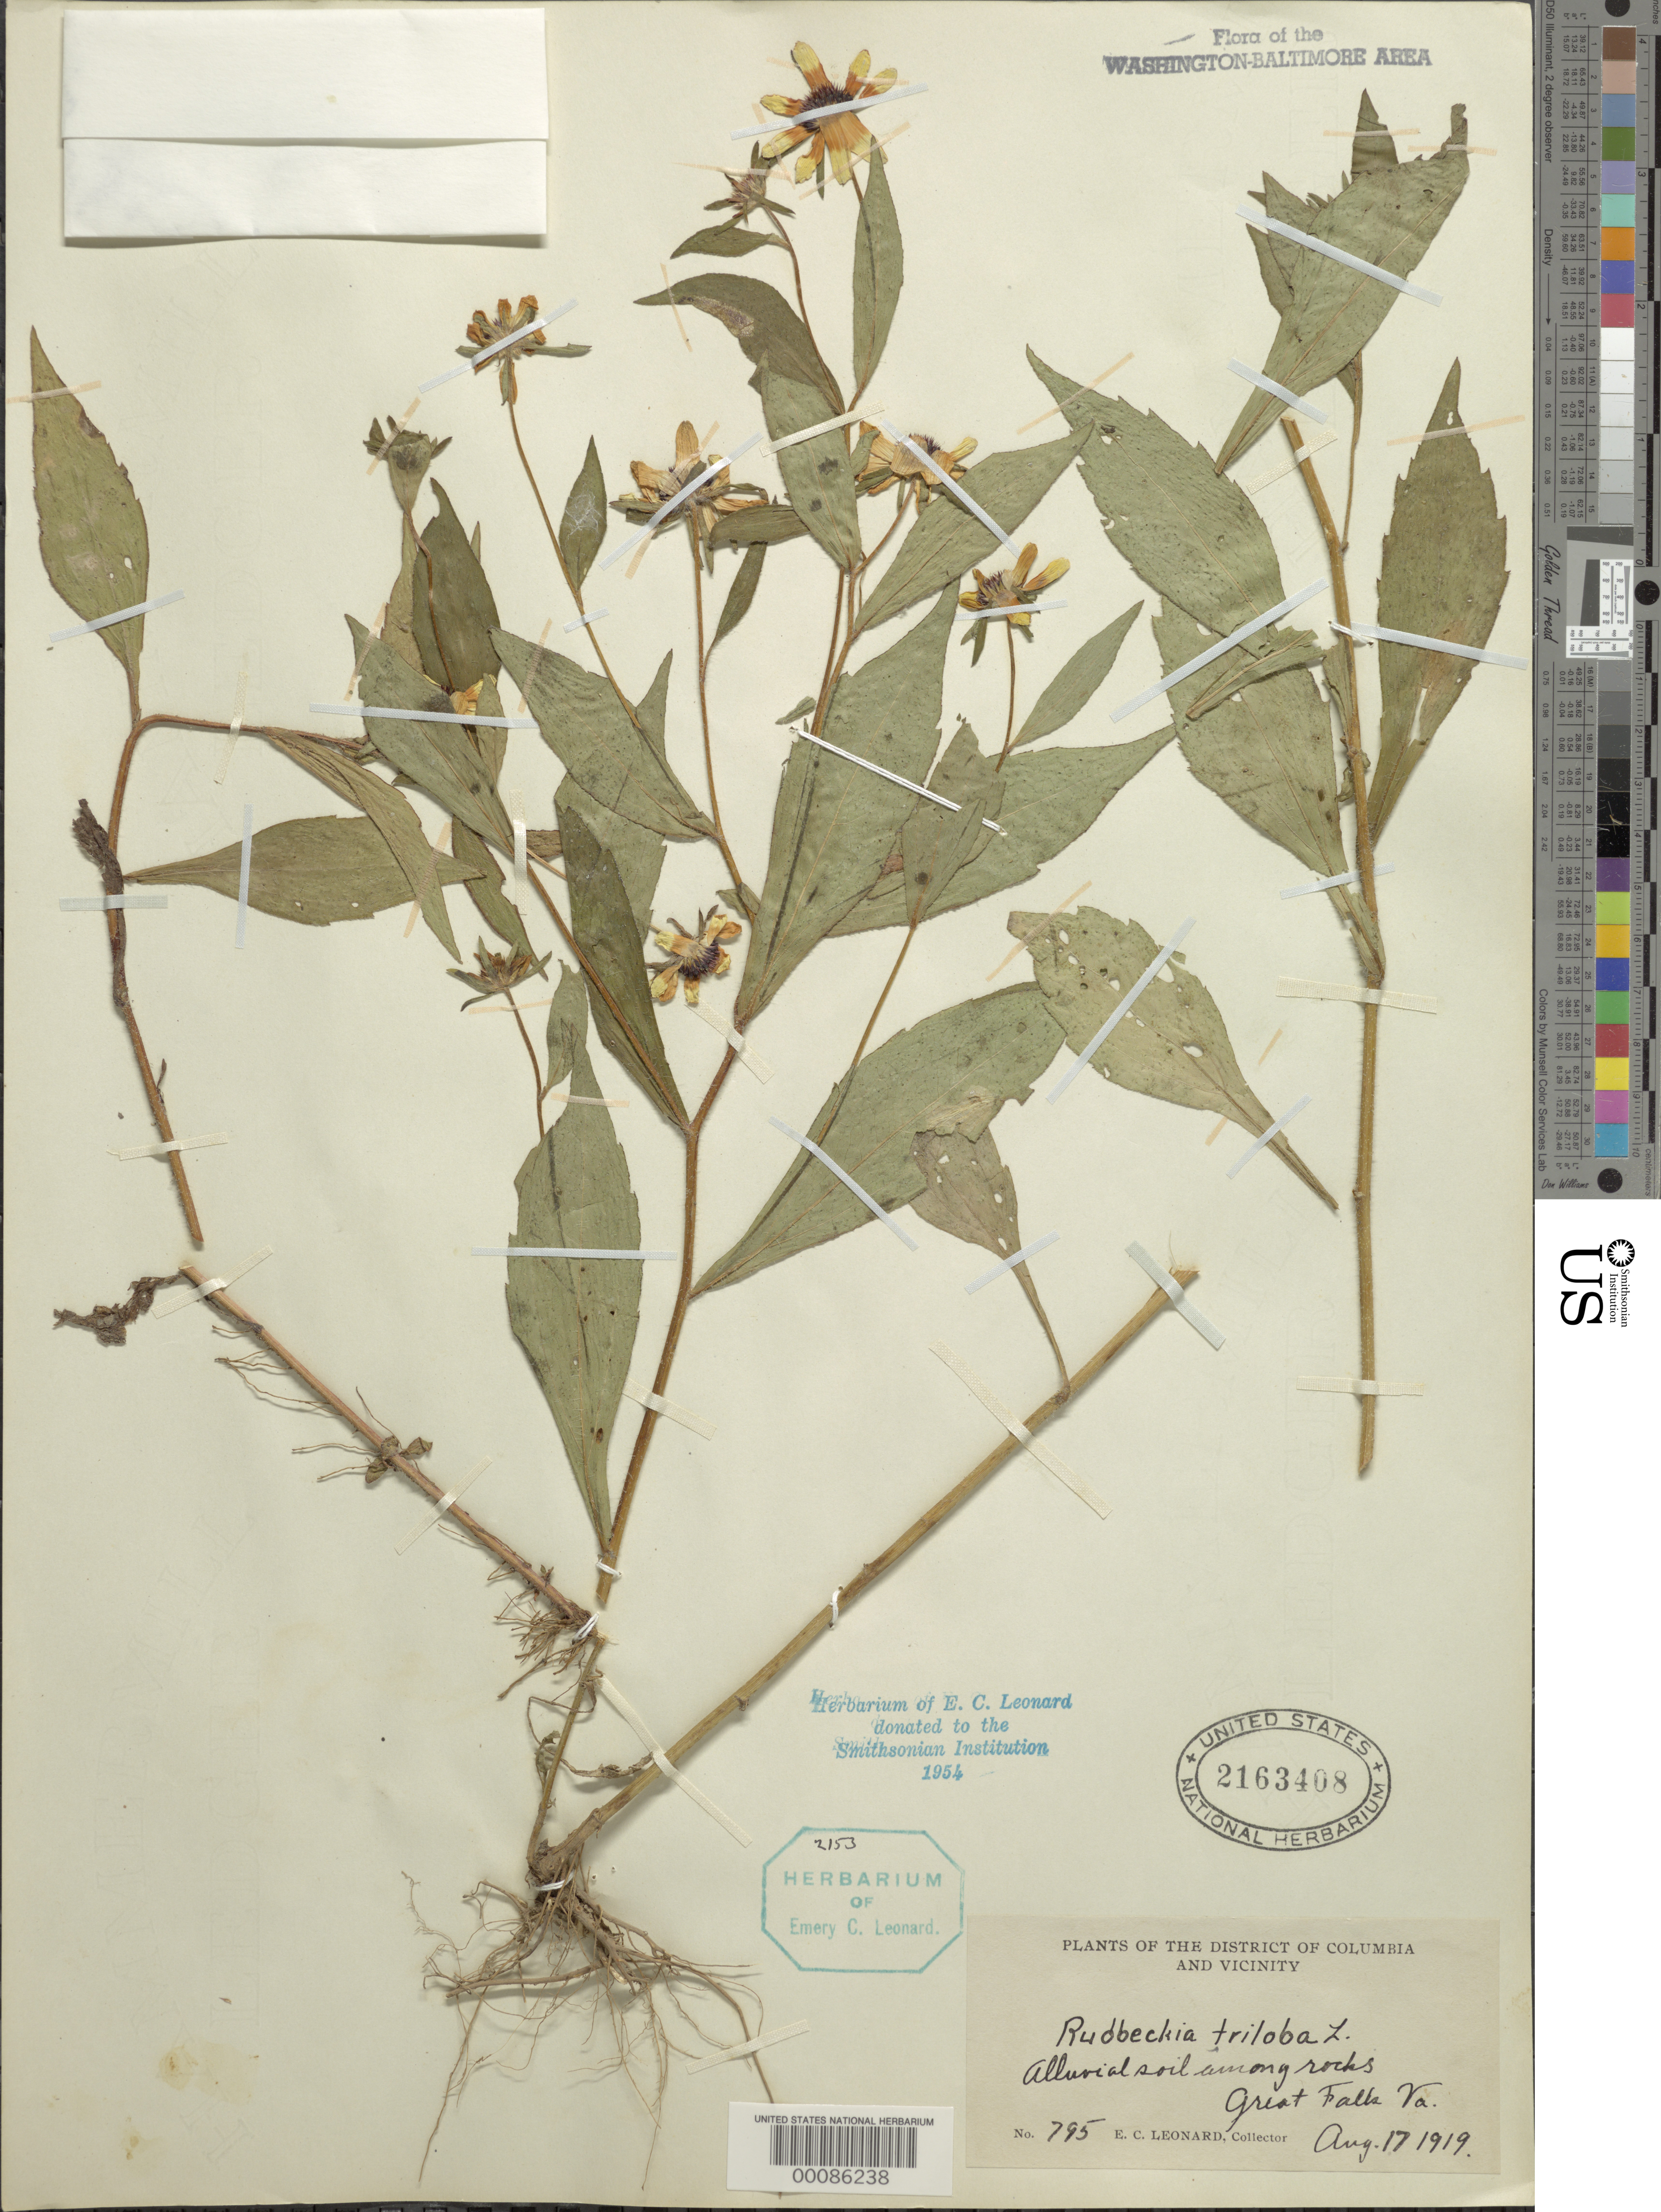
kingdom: Plantae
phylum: Tracheophyta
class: Magnoliopsida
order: Asterales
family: Asteraceae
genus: Rudbeckia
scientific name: Rudbeckia triloba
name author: L.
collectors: E. C. Leonard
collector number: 795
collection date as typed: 17 Aug 1919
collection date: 1919-08-17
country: United States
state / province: Virginia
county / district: Fairfax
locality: Great Falls C. & O. Canal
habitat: Alluvial soli among rocks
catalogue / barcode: US 2163408